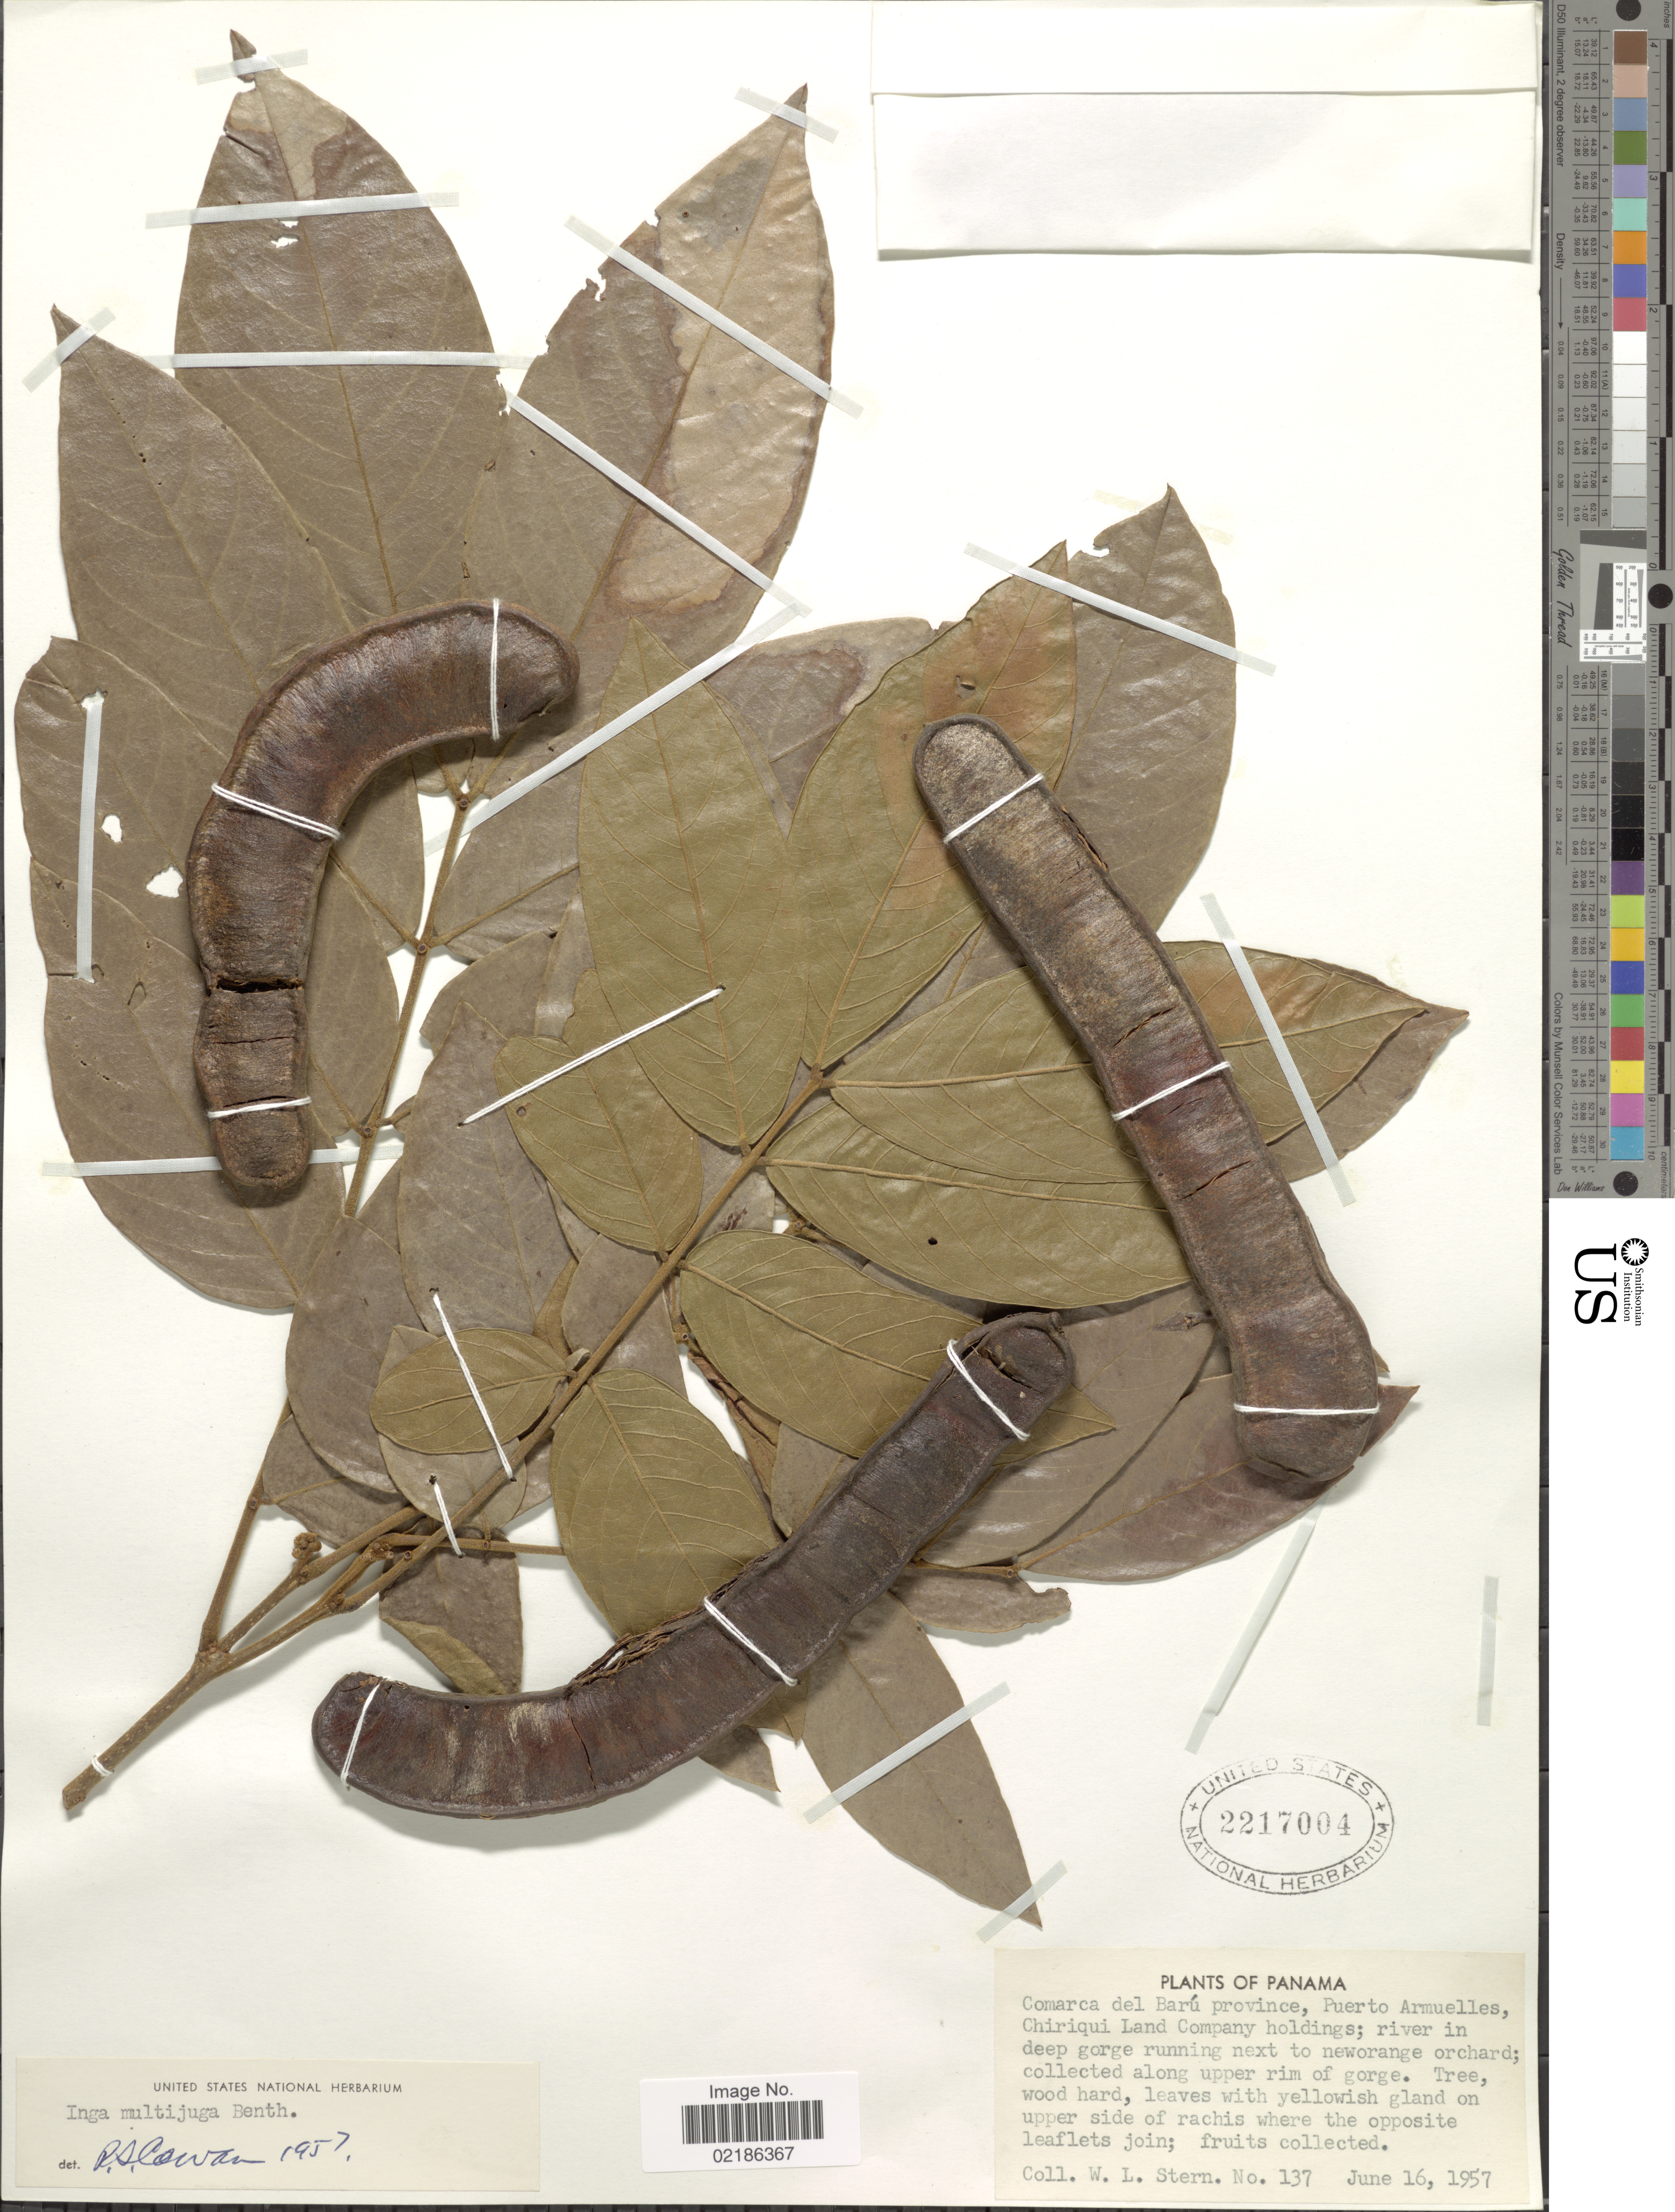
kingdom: Plantae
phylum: Tracheophyta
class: Magnoliopsida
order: Fabales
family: Fabaceae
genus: Inga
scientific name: Inga multijuga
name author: Benth.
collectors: W. L. Stern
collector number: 137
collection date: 1957-06-16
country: Panama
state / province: Chiriqui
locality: Comarca del Baru Province, Puerto Armuelles, Chiriqui Land Company holdings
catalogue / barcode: US 2217004